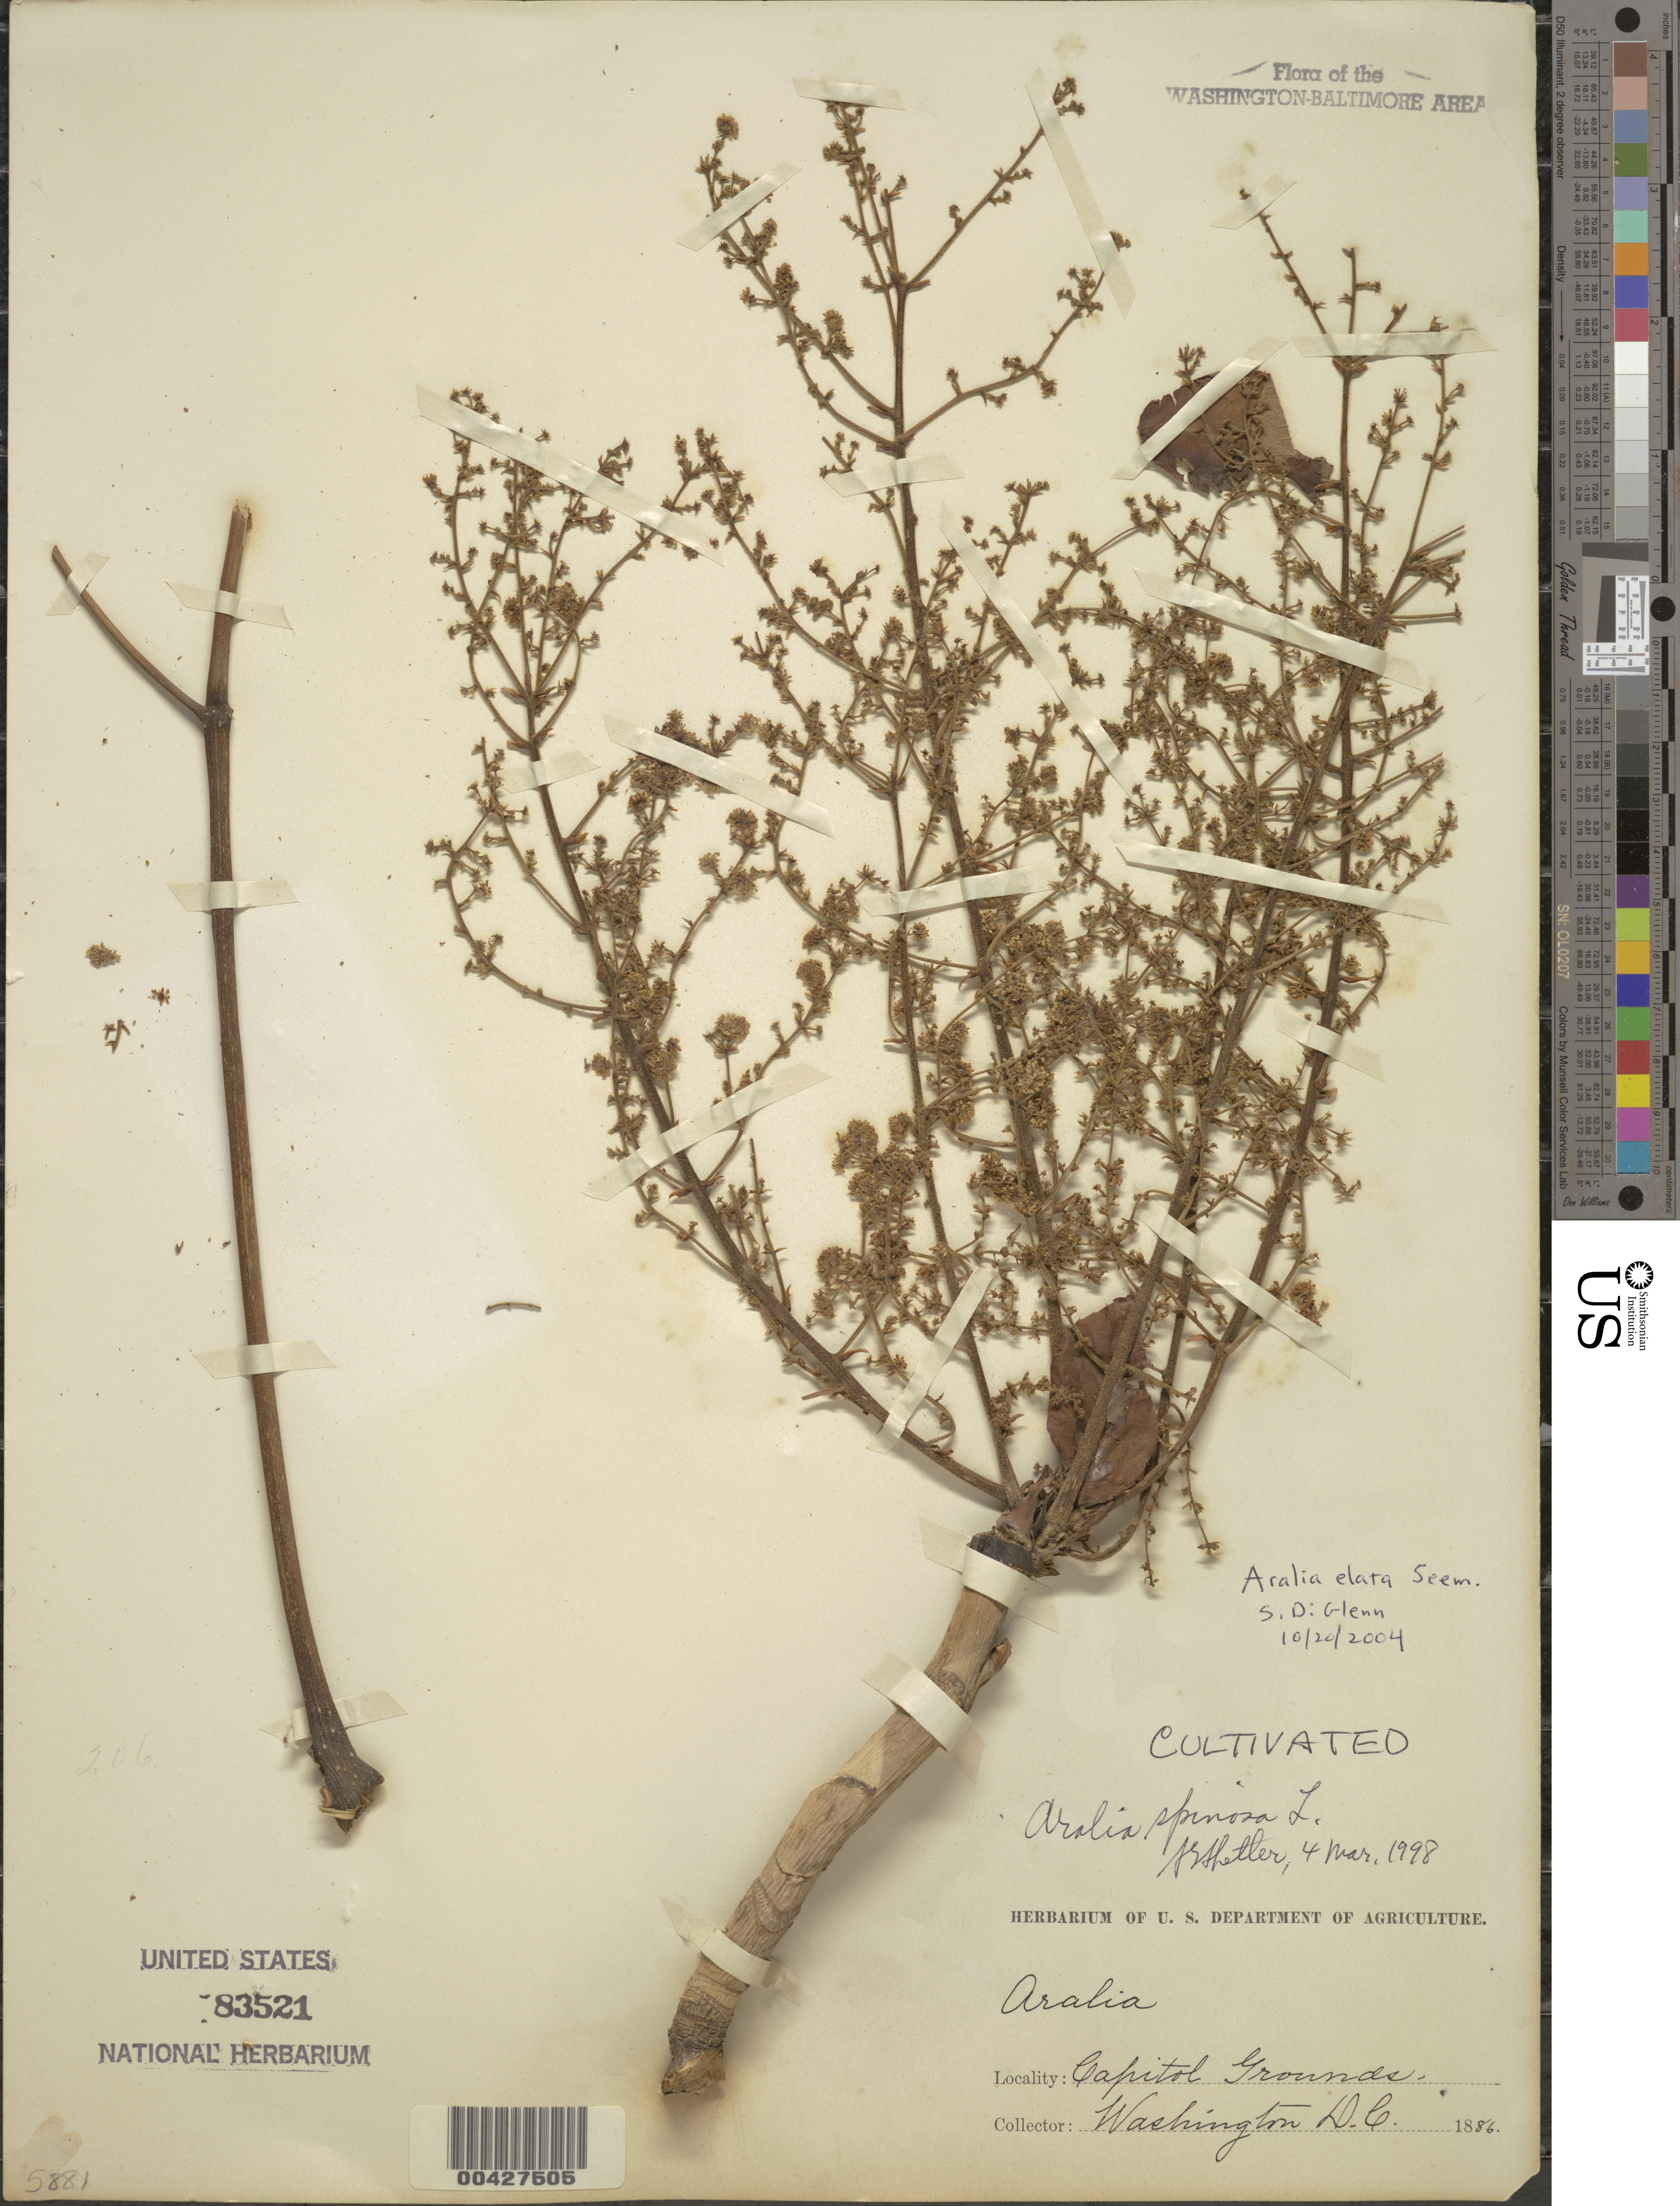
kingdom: Plantae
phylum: Tracheophyta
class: Magnoliopsida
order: Gentianales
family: Rubiaceae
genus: Kadua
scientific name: Kadua centranthoides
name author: Hook. & Arn.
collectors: W. Hillebrand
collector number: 1909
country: United States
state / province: Hawaii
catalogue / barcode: US 809311-2